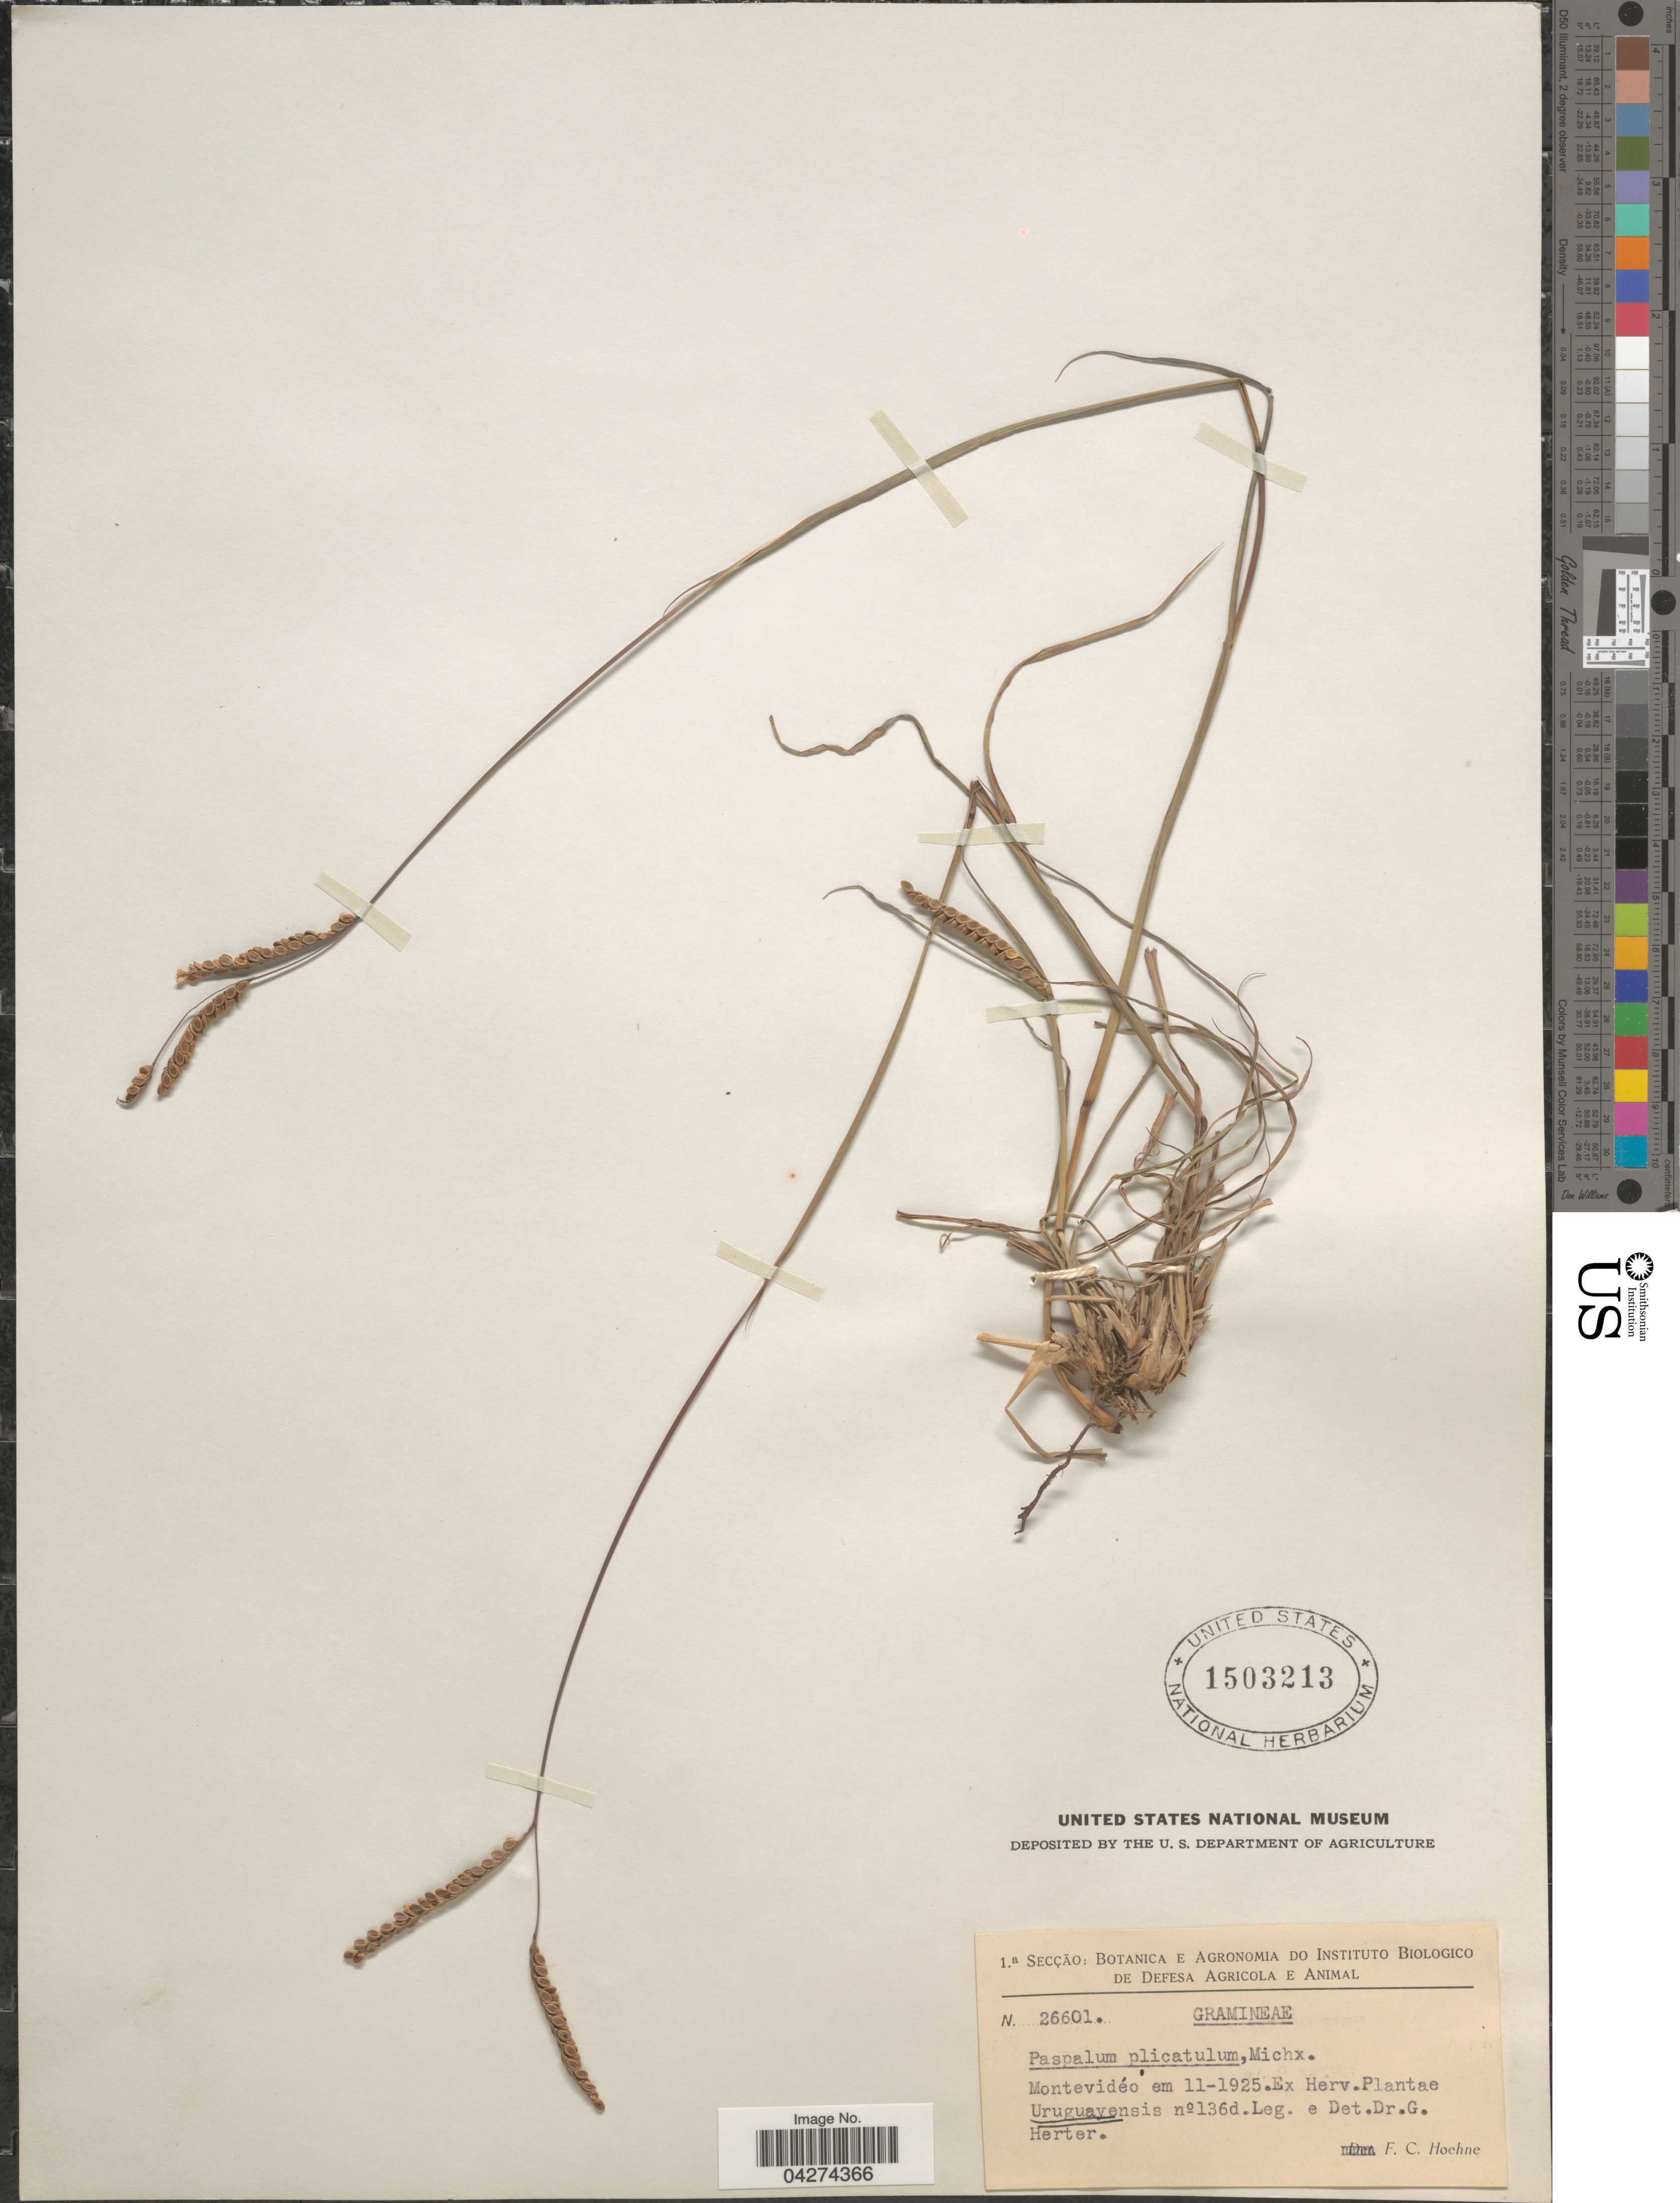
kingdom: Plantae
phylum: Tracheophyta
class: Liliopsida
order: Poales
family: Poaceae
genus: Paspalum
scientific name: Paspalum plicatulum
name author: Michx.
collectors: G. Herter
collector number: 136d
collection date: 1925-11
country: Uruguay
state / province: Montevideo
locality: Uruguayensis.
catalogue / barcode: US 1503213